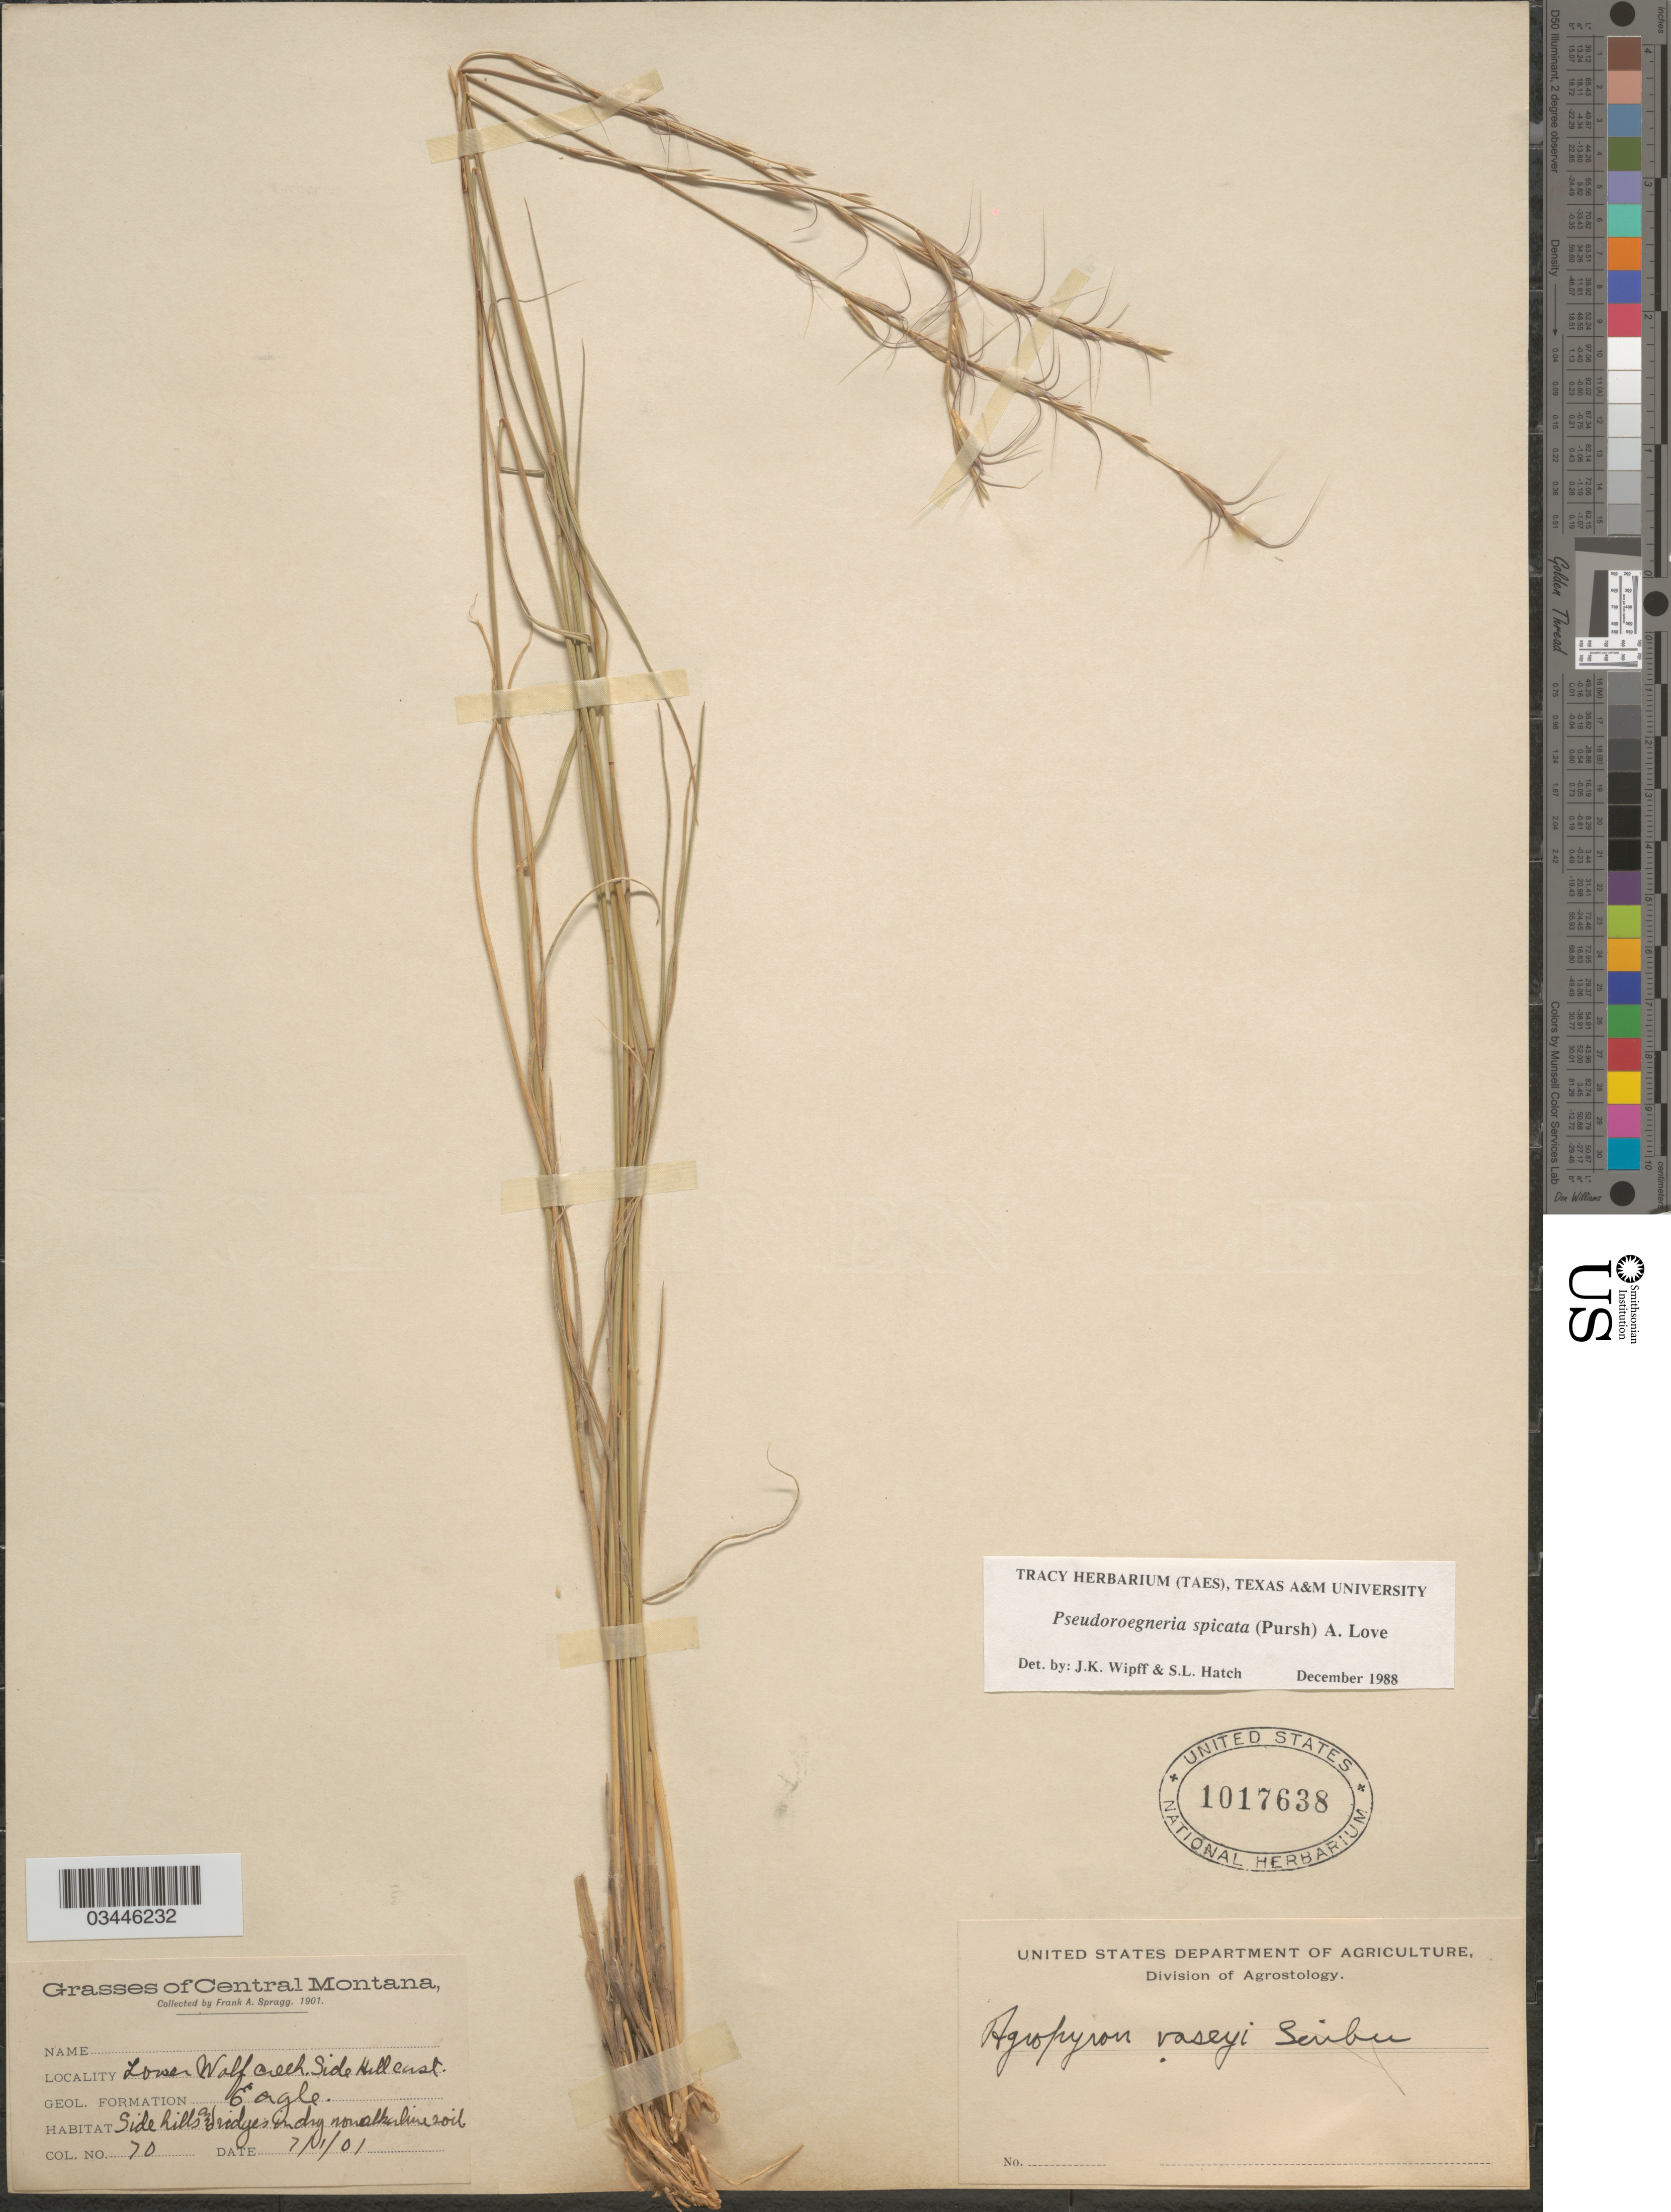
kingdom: Plantae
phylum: Tracheophyta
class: Liliopsida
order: Poales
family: Poaceae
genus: Pseudoroegneria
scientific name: Pseudoroegneria spicata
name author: (Pursh) Á. Löve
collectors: F. Spragg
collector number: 70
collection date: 1901-07-01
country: United States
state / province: Montana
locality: Central Montana. Lower Wolf Creek. Side Hill east. Eagle. Side hills and ridges in dry nonalkaline soil.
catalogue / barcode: US 1017638